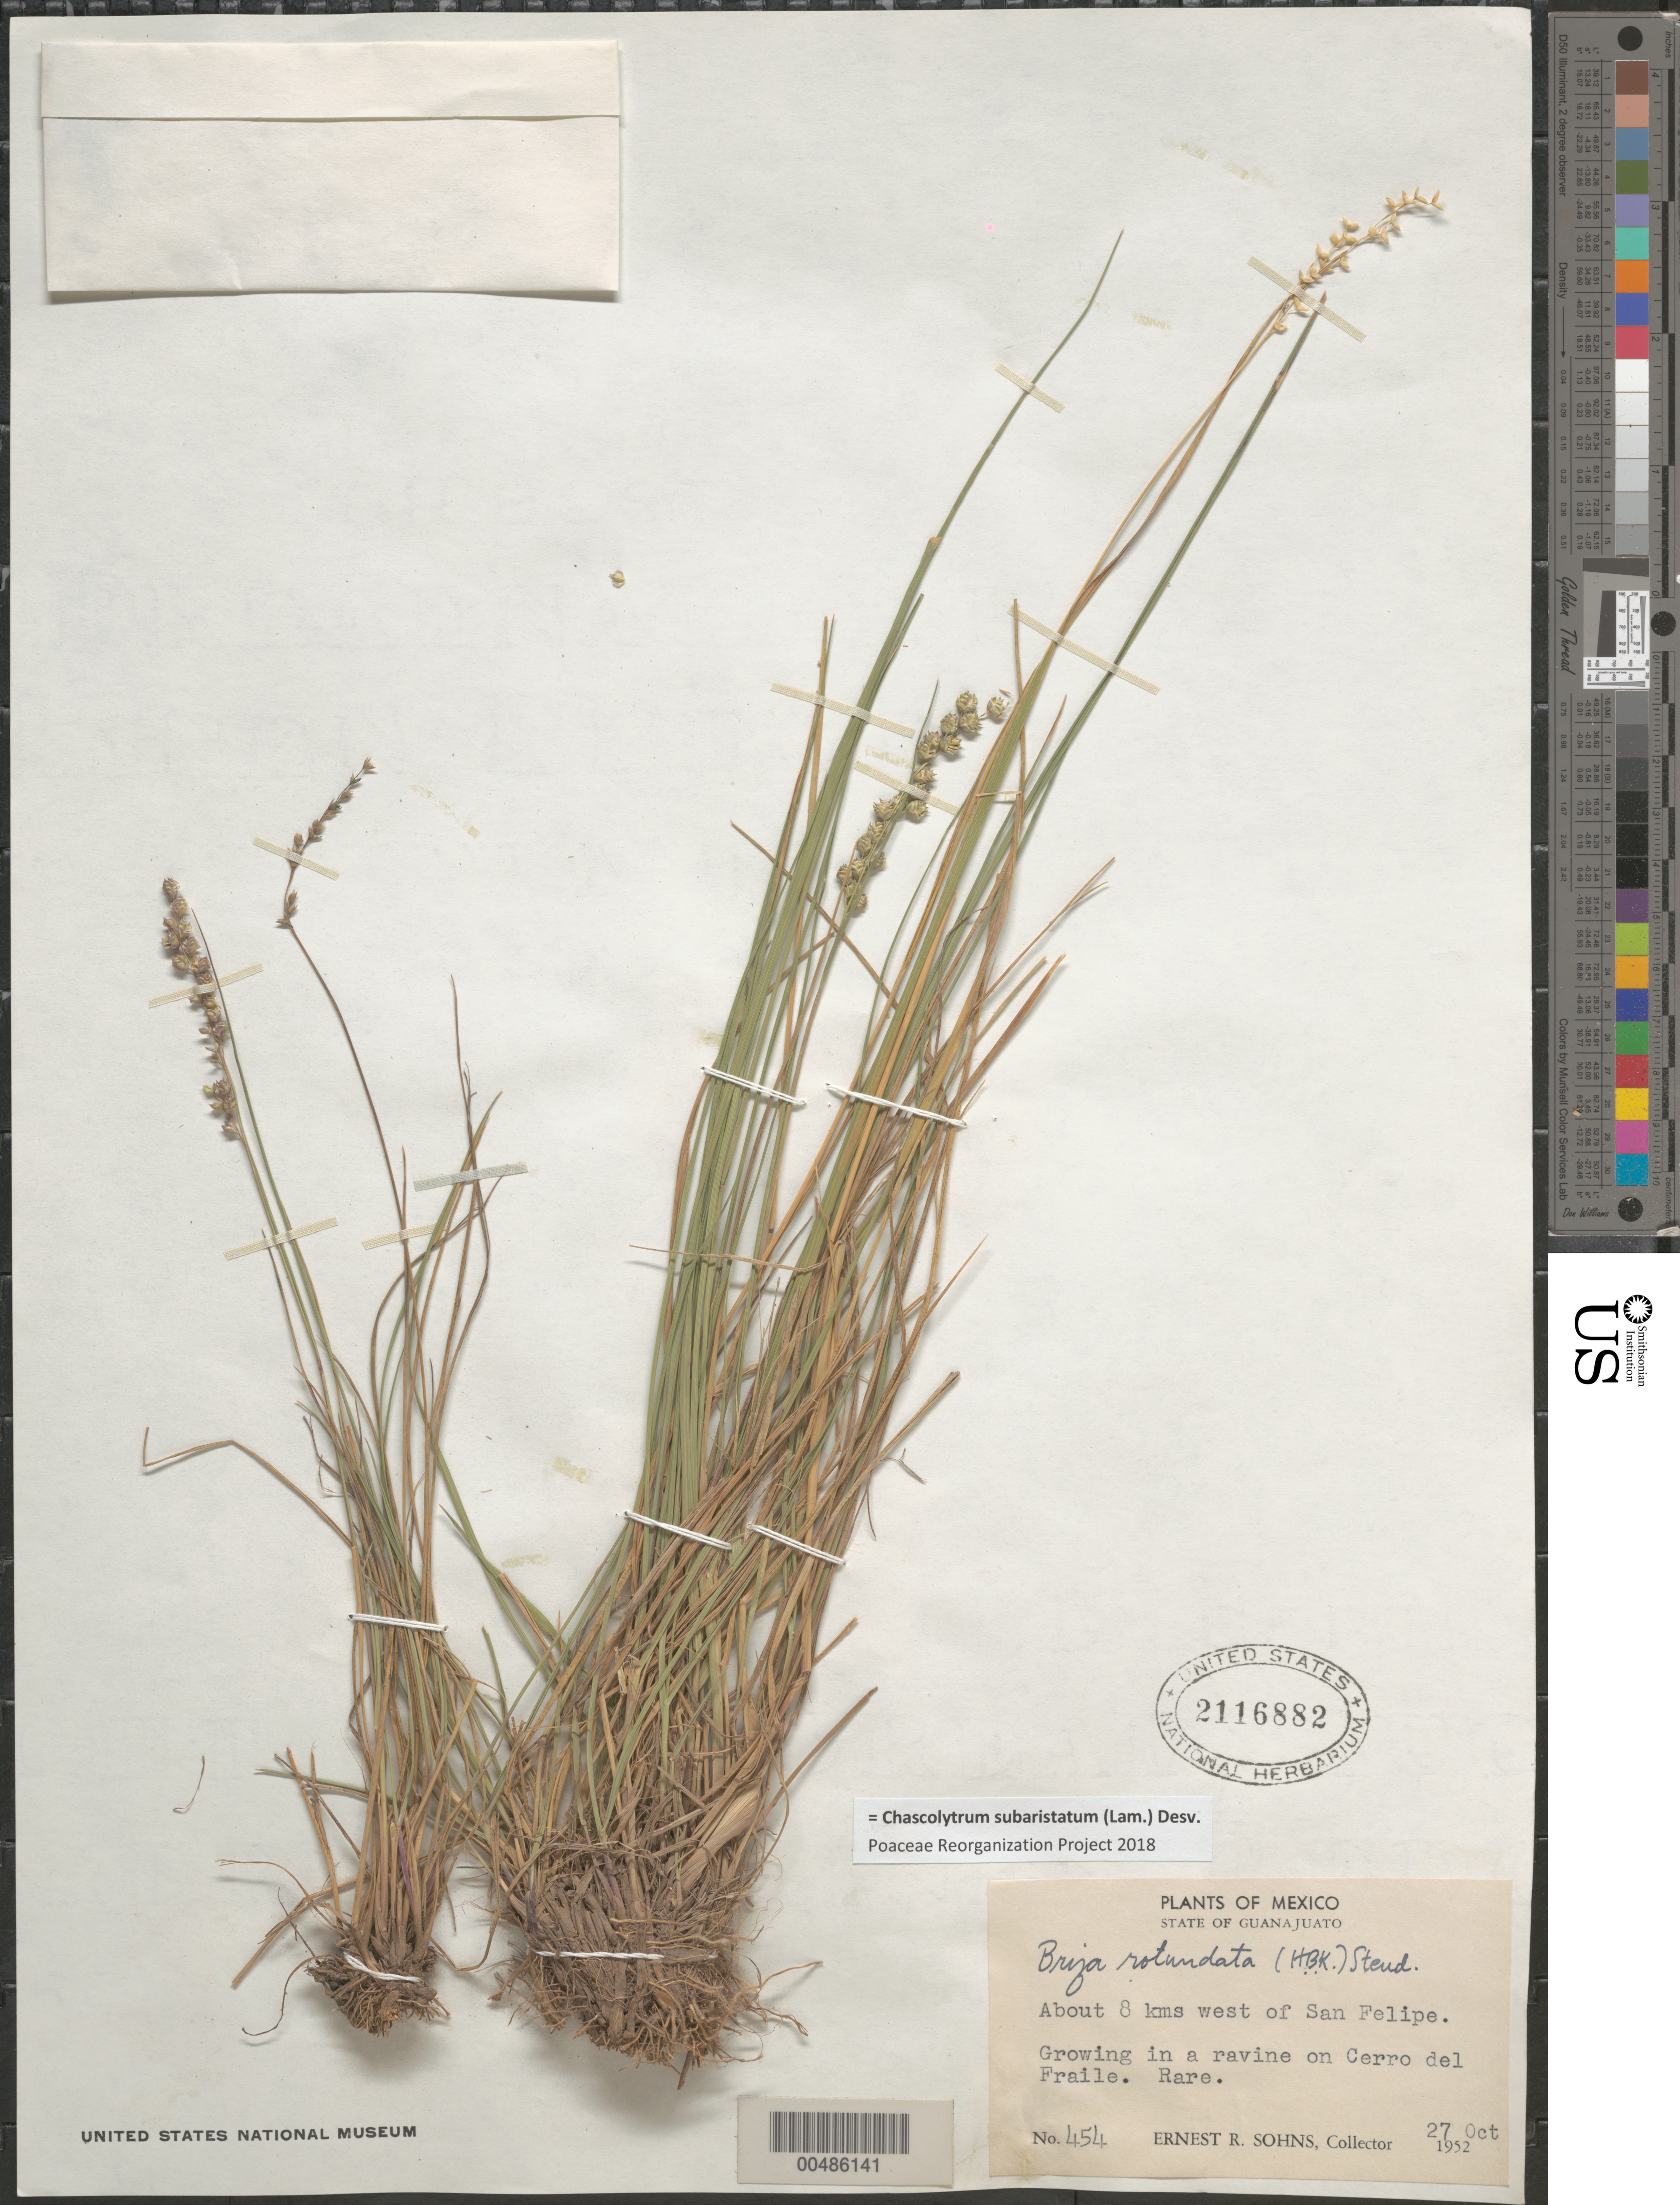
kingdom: Plantae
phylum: Tracheophyta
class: Liliopsida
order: Poales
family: Poaceae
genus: Chascolytrum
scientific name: Chascolytrum subaristatum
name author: (Lam.) Desv.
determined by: Poaceae Reorganization Project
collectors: E. R. Sohns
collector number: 454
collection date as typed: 27 Oct 1952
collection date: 1952-10-27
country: Mexico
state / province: Guanajuato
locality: About 8 km W of San Felipe, on Cerro del Fraile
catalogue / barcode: US 2116882